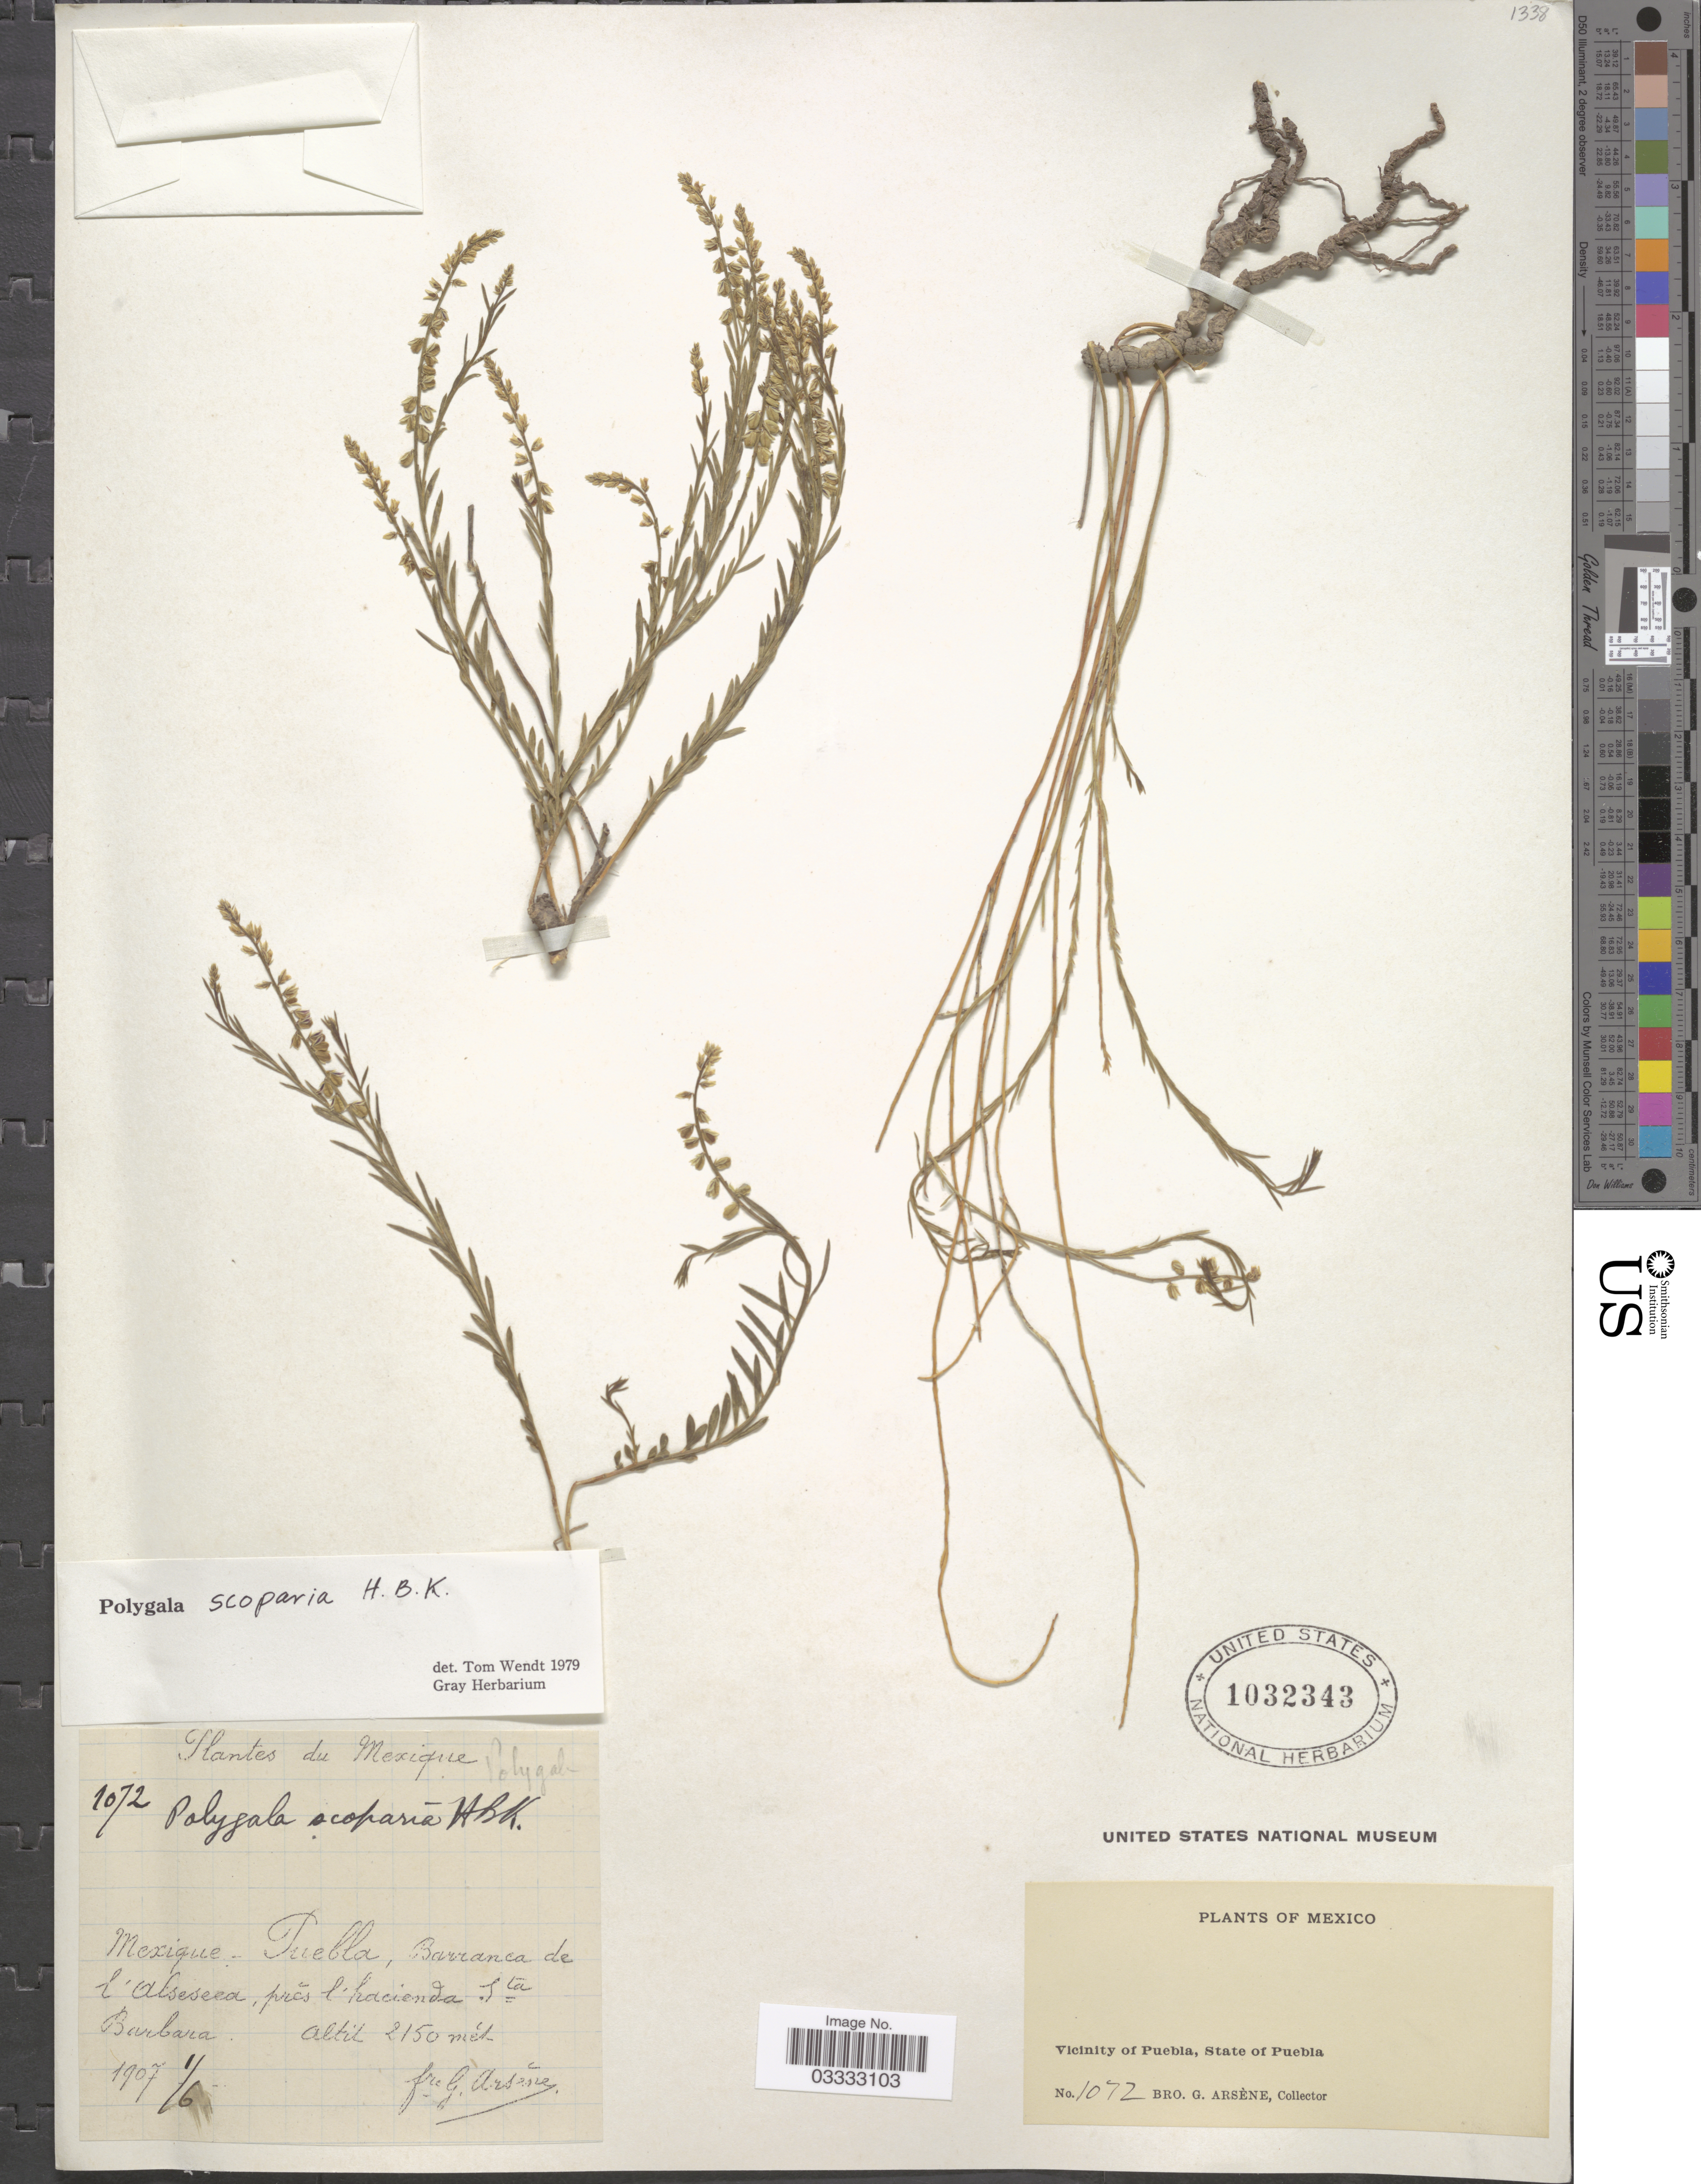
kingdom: Plantae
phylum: Tracheophyta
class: Magnoliopsida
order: Fabales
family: Polygalaceae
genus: Polygala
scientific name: Polygala scoparia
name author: Kunth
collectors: Bro. G. Arsène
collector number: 1072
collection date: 1907-06-01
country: Mexico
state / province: Puebla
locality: Barranca de l'Alseseca, prés hacienda Sta Barbara. Vicinity of Puebla.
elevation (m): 2150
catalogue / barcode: US 1032343